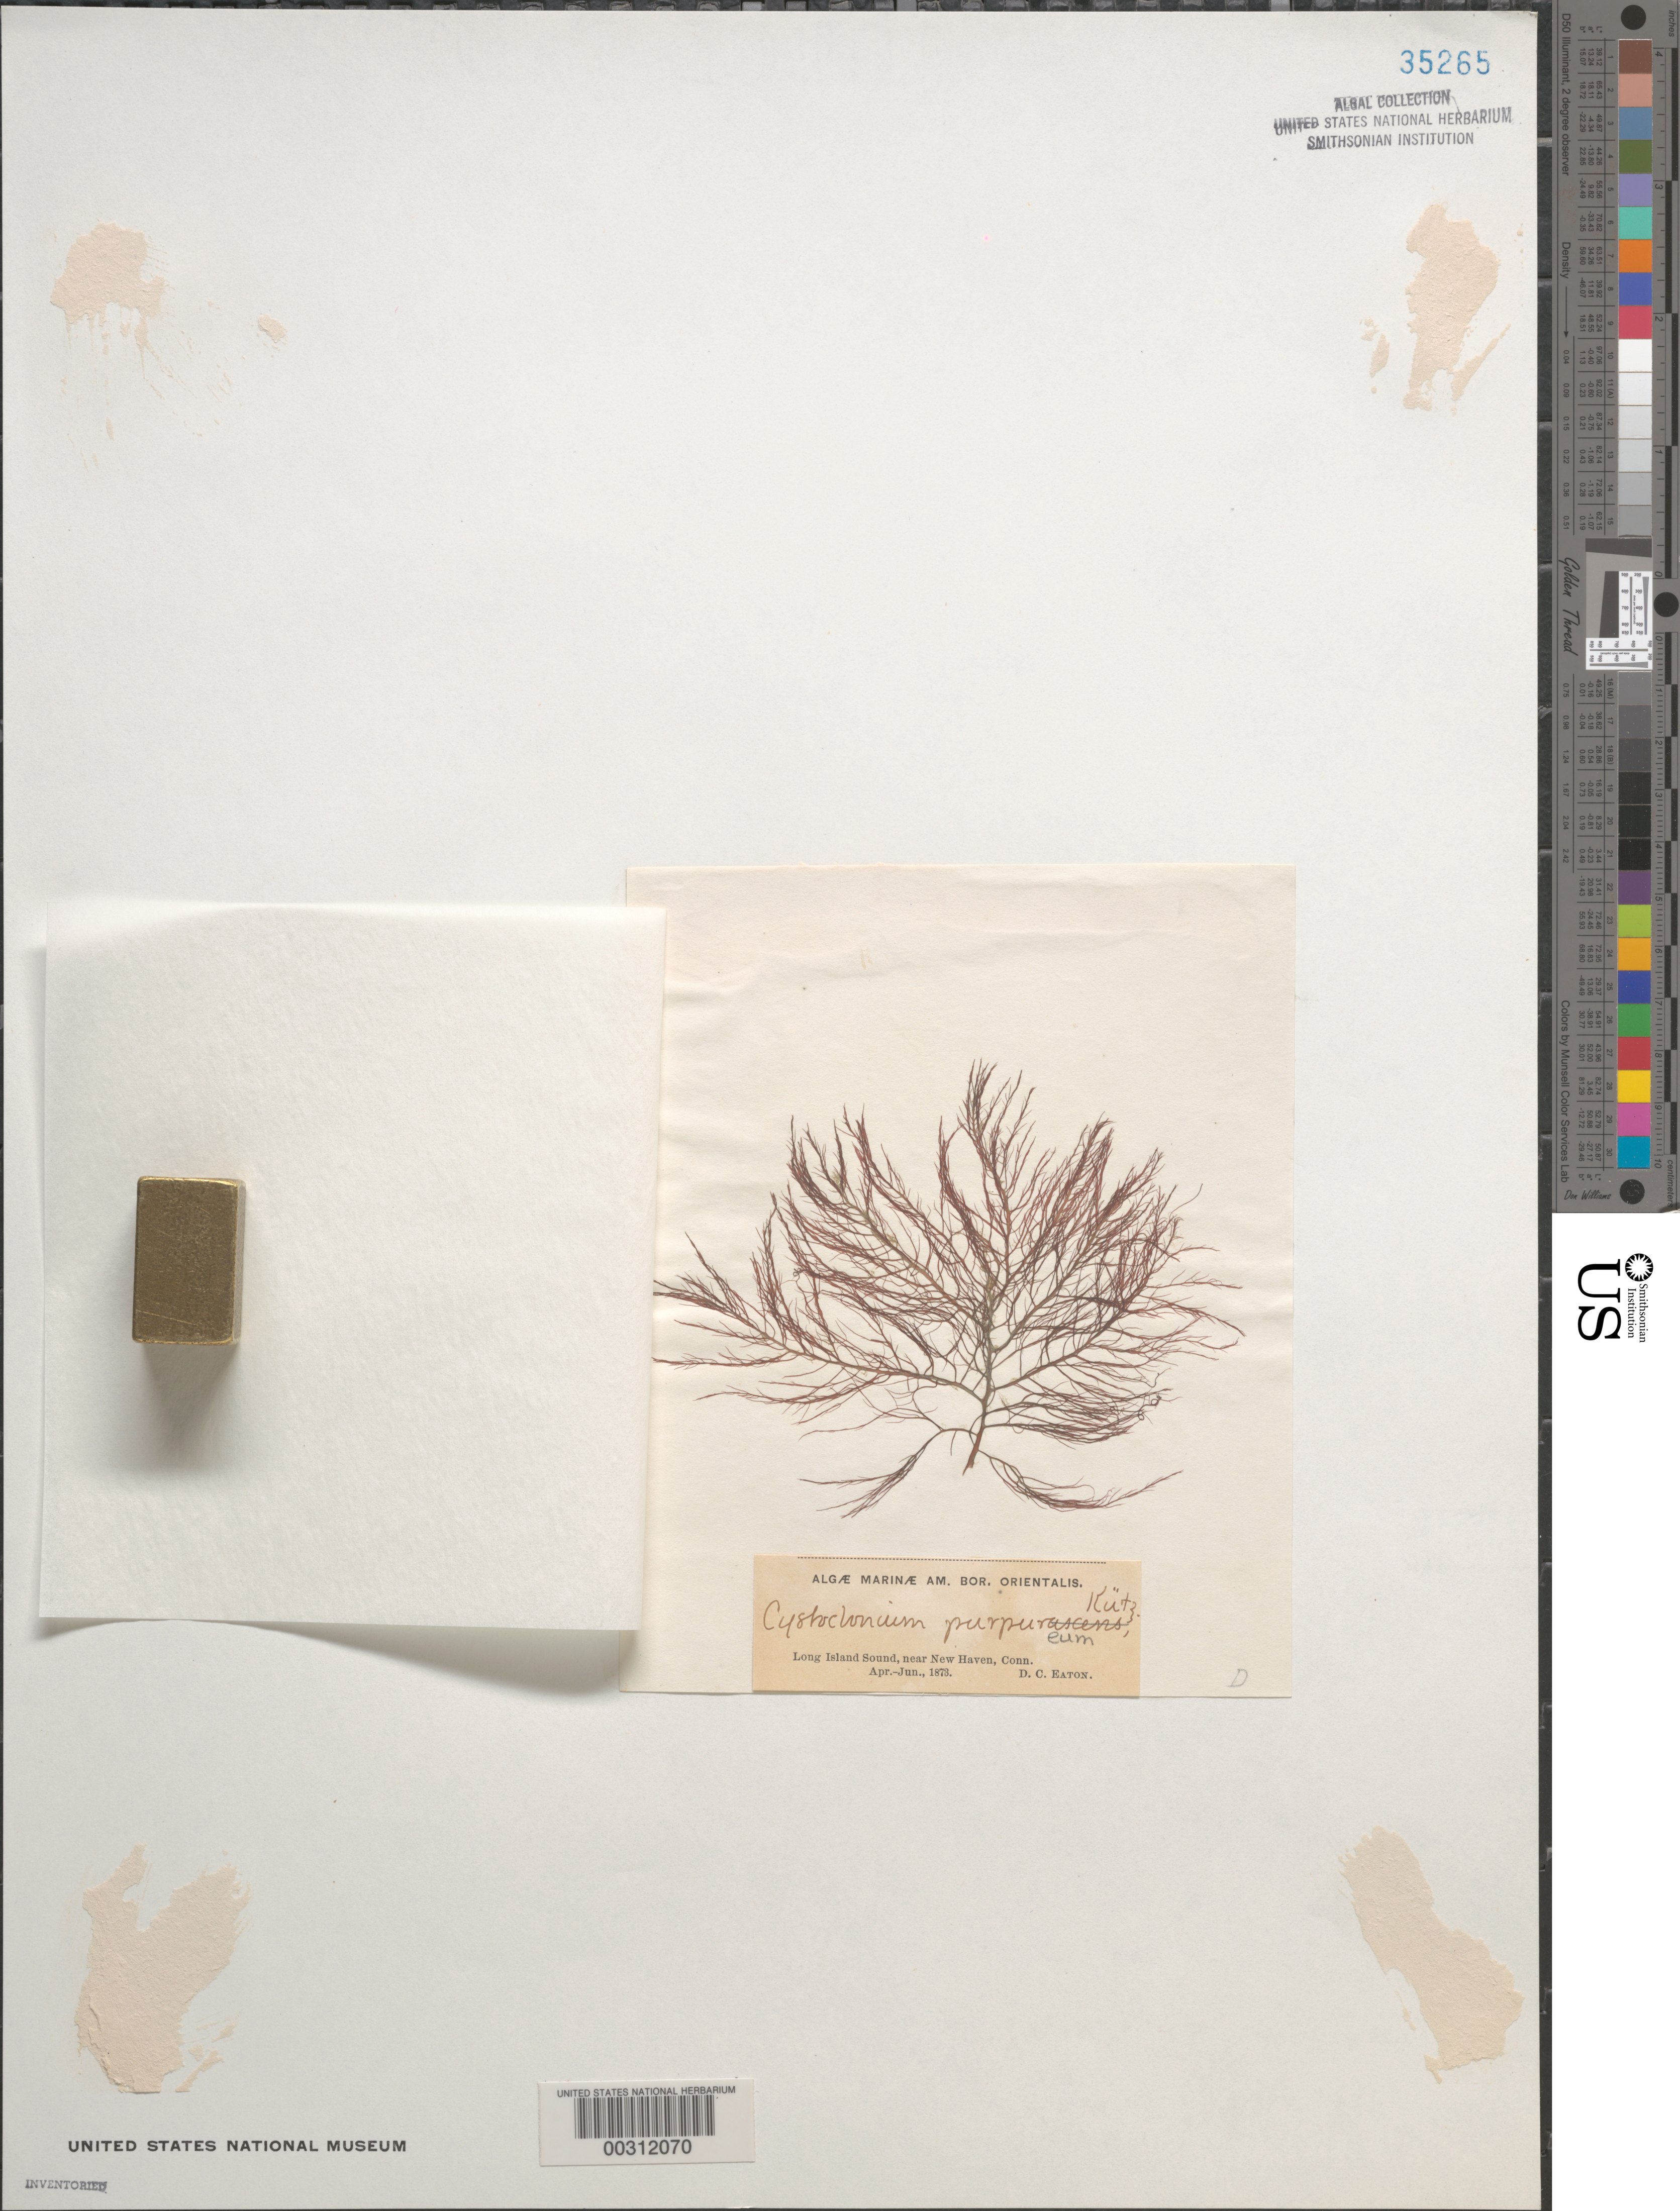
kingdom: Plantae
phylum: Rhodophyta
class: Florideophyceae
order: Gigartinales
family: Cystocloniaceae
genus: Cystoclonium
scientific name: Cystoclonium purpureum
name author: (Huds.) Batters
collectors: D. C. Eaton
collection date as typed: Apr 1873 to -- Jun 1873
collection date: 1873-04/1873-06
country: United States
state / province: Connecticut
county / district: New Haven County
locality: Long Island Sound, near New Haven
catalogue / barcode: US 35265